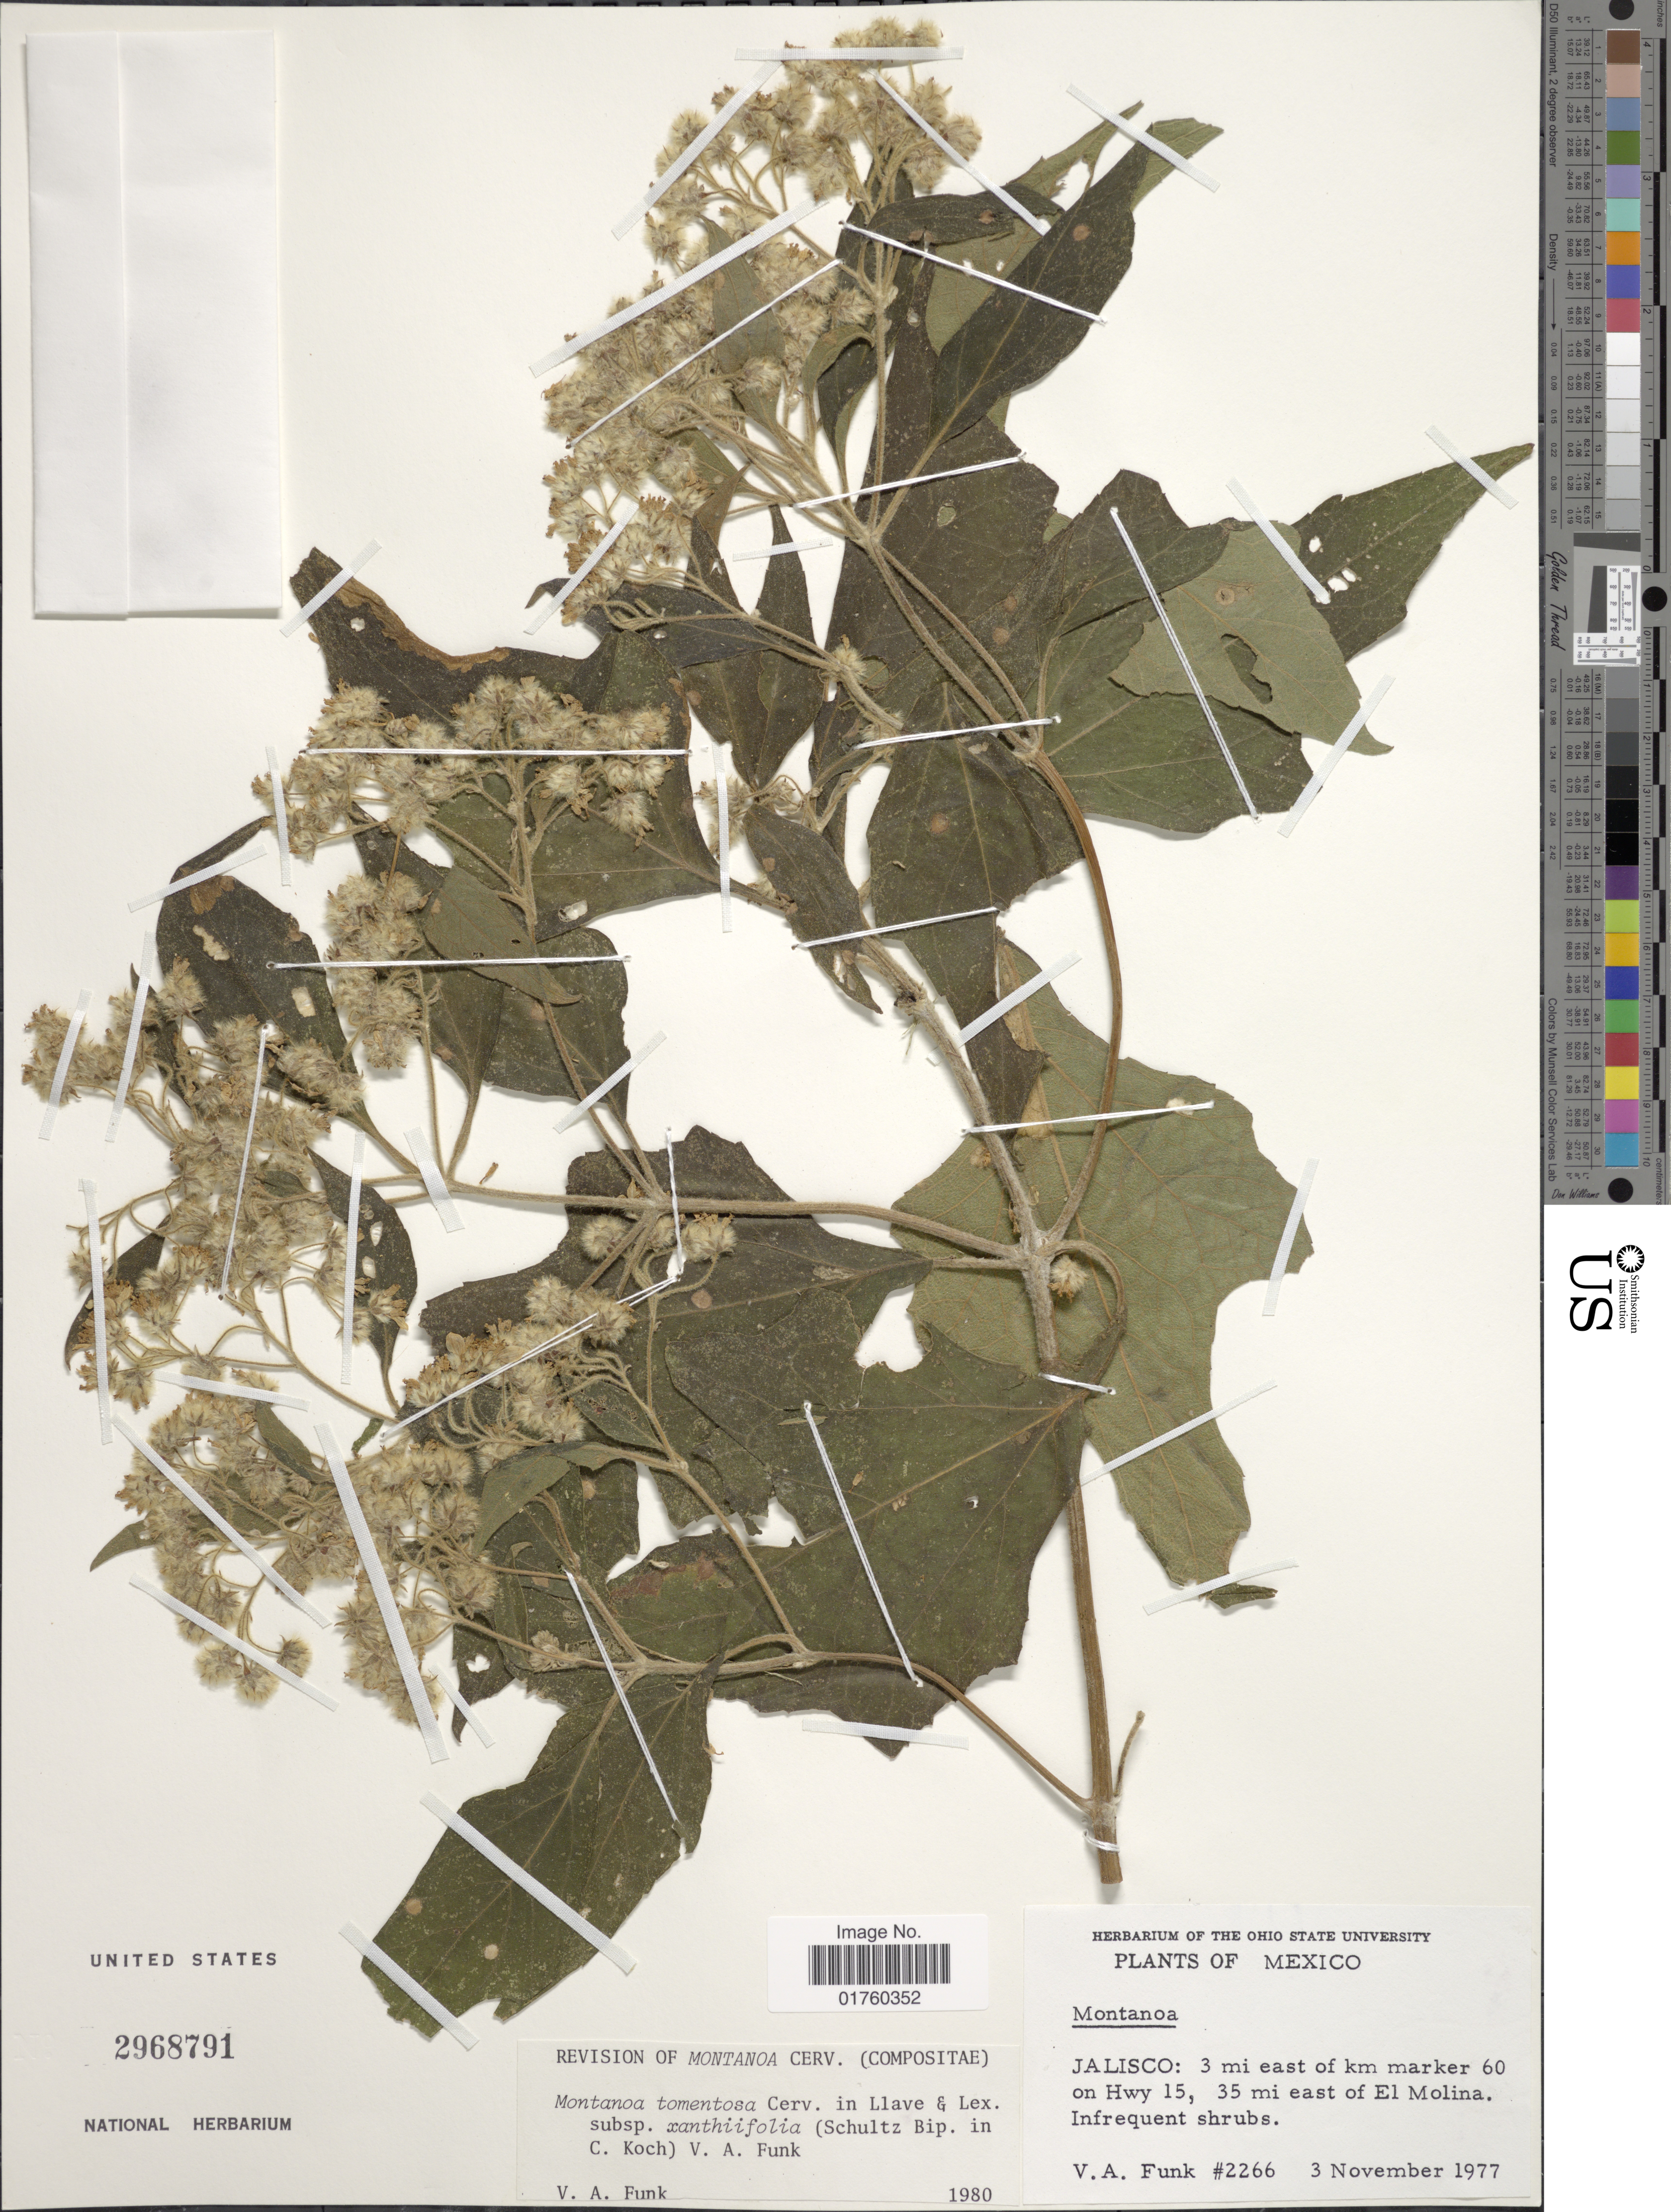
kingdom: Plantae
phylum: Tracheophyta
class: Magnoliopsida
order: Asterales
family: Asteraceae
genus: Montanoa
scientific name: Montanoa tomentosa subsp. xanthiifolia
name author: (Sch. Bip. in C. Koch) V.A. Funk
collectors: V. Funk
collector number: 2266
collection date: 1977-11-03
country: Mexico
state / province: Jalisco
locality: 3 mi east of km marker 60 on Hwy 15, 35 mi east of El Molina.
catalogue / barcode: US 2968791